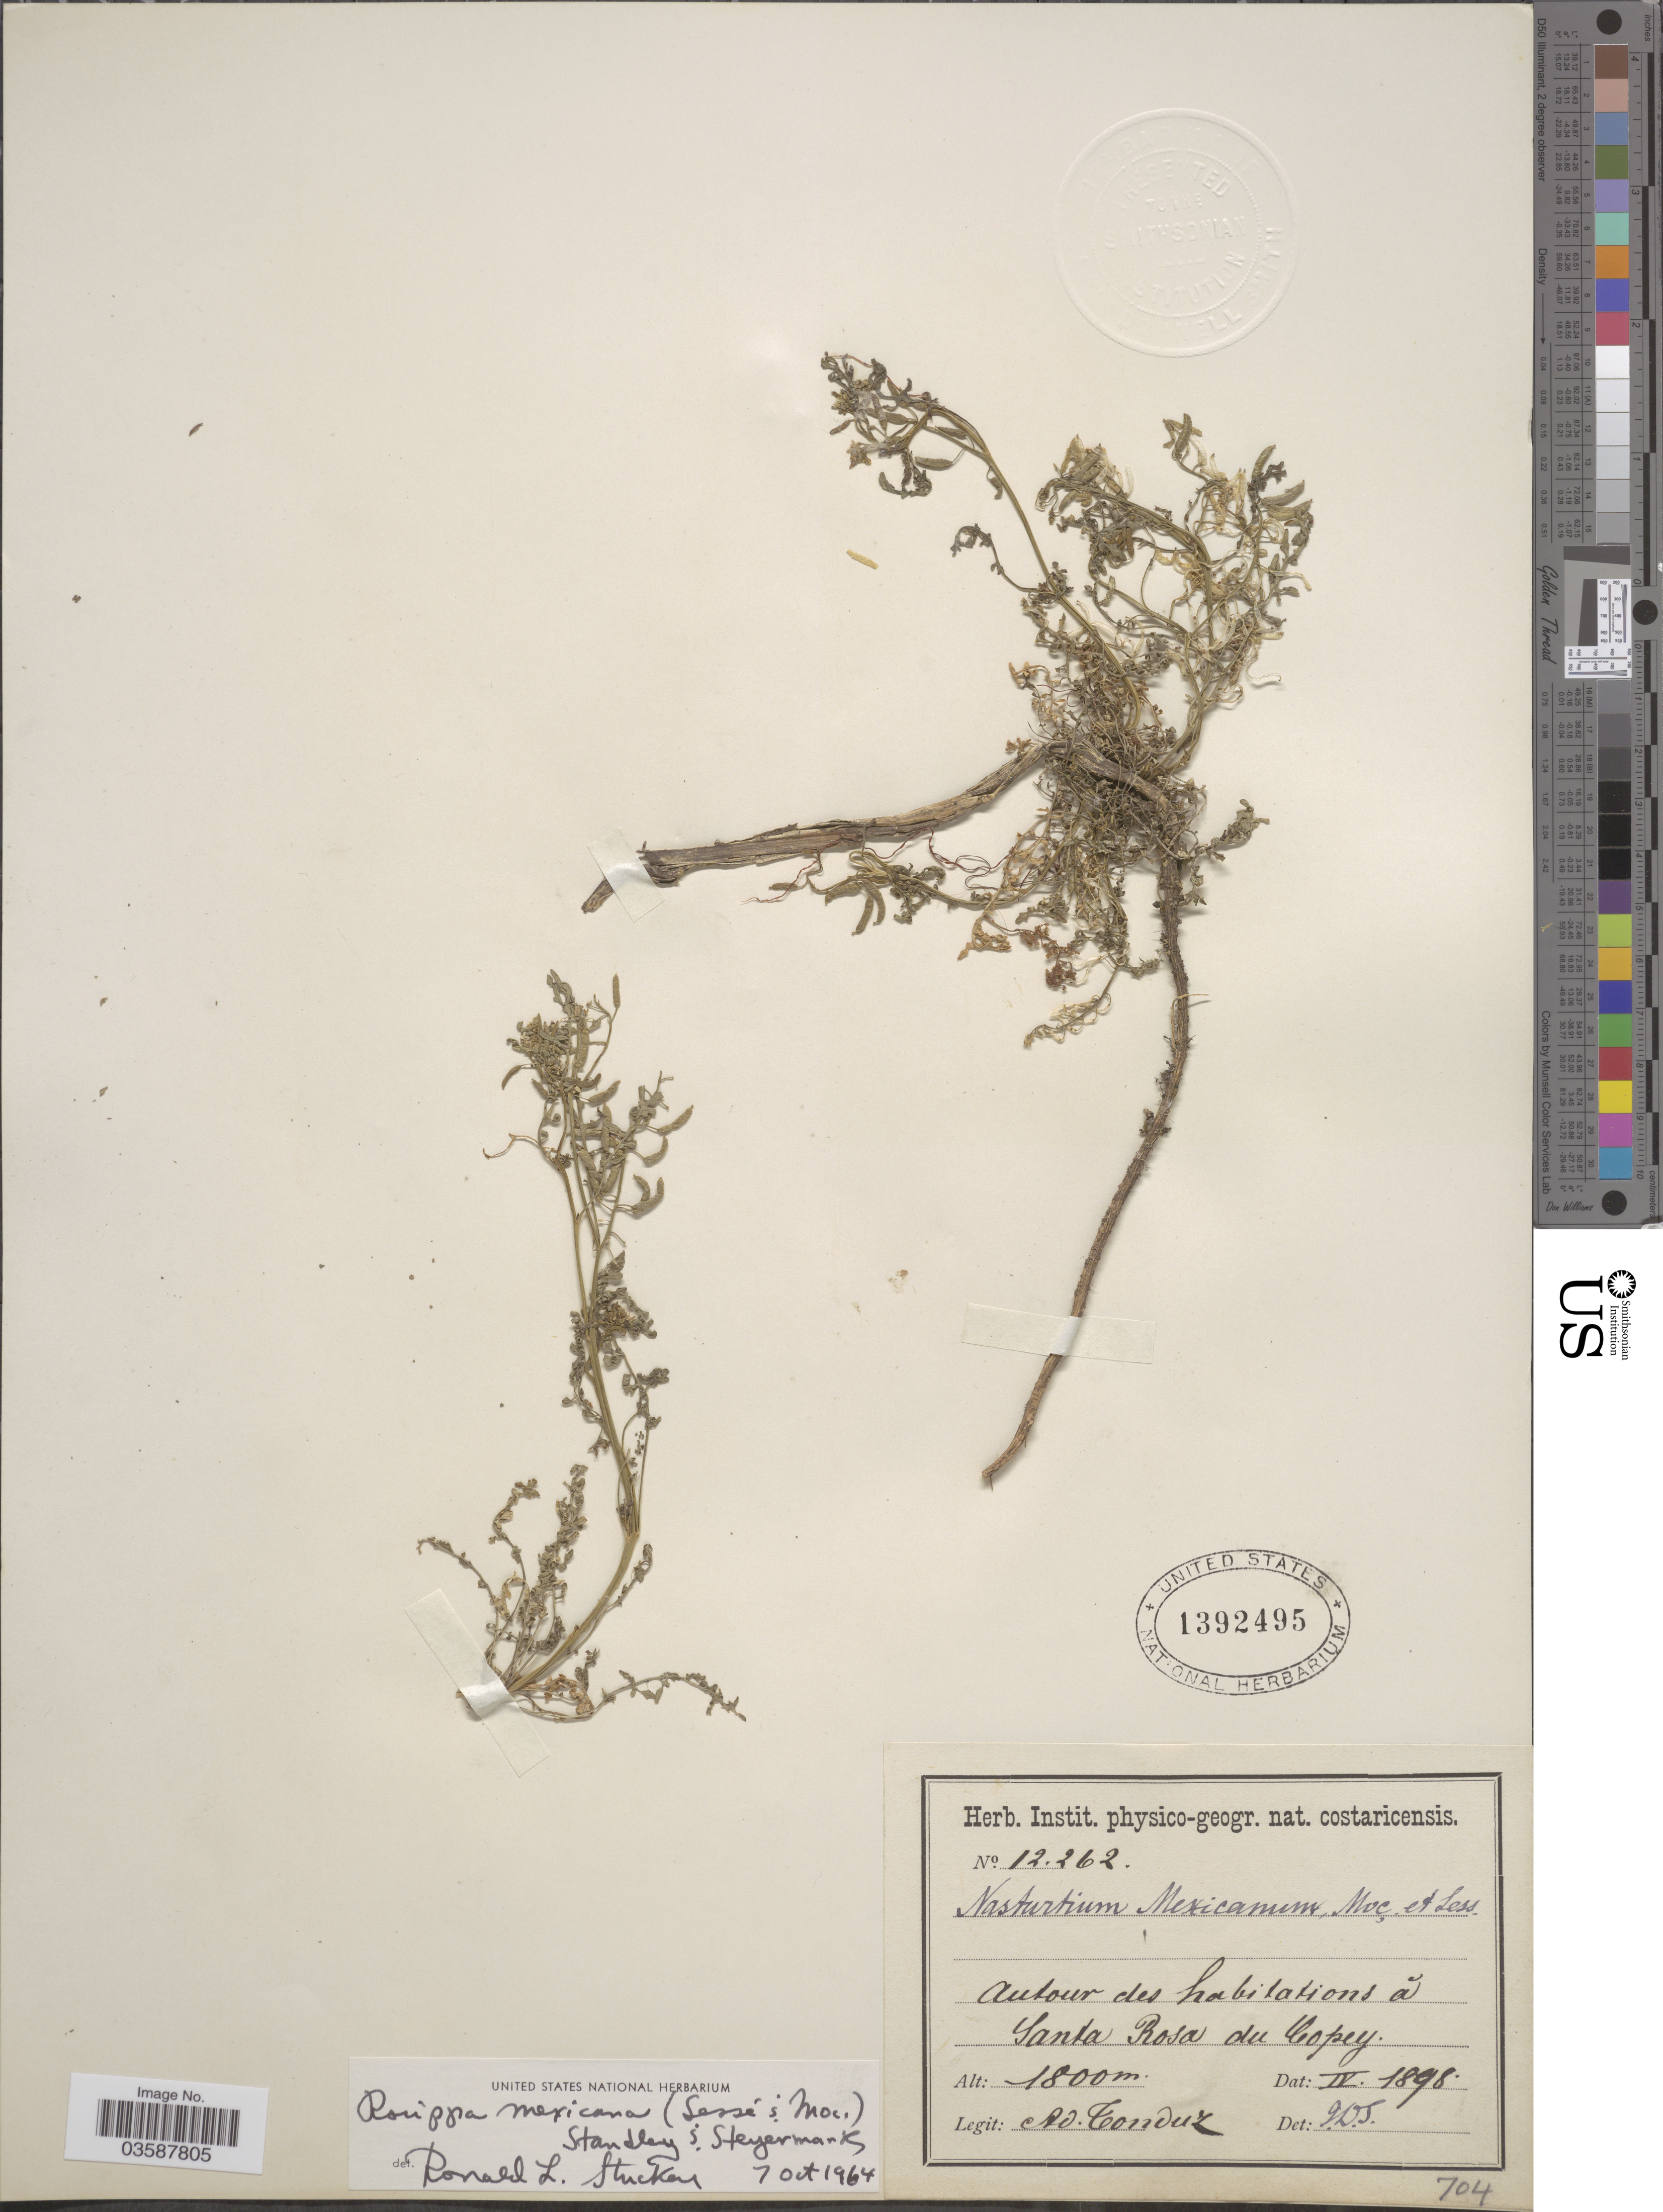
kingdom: Plantae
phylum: Tracheophyta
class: Magnoliopsida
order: Brassicales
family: Brassicaceae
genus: Rorippa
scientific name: Rorippa mexicana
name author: (Moc.) Standl. & Steyerm.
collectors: A. Tonduz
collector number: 12262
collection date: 1898-04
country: Costa Rica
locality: Autour des habitations á Santa Rosa du Copey.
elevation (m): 1800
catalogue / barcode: US 1392495